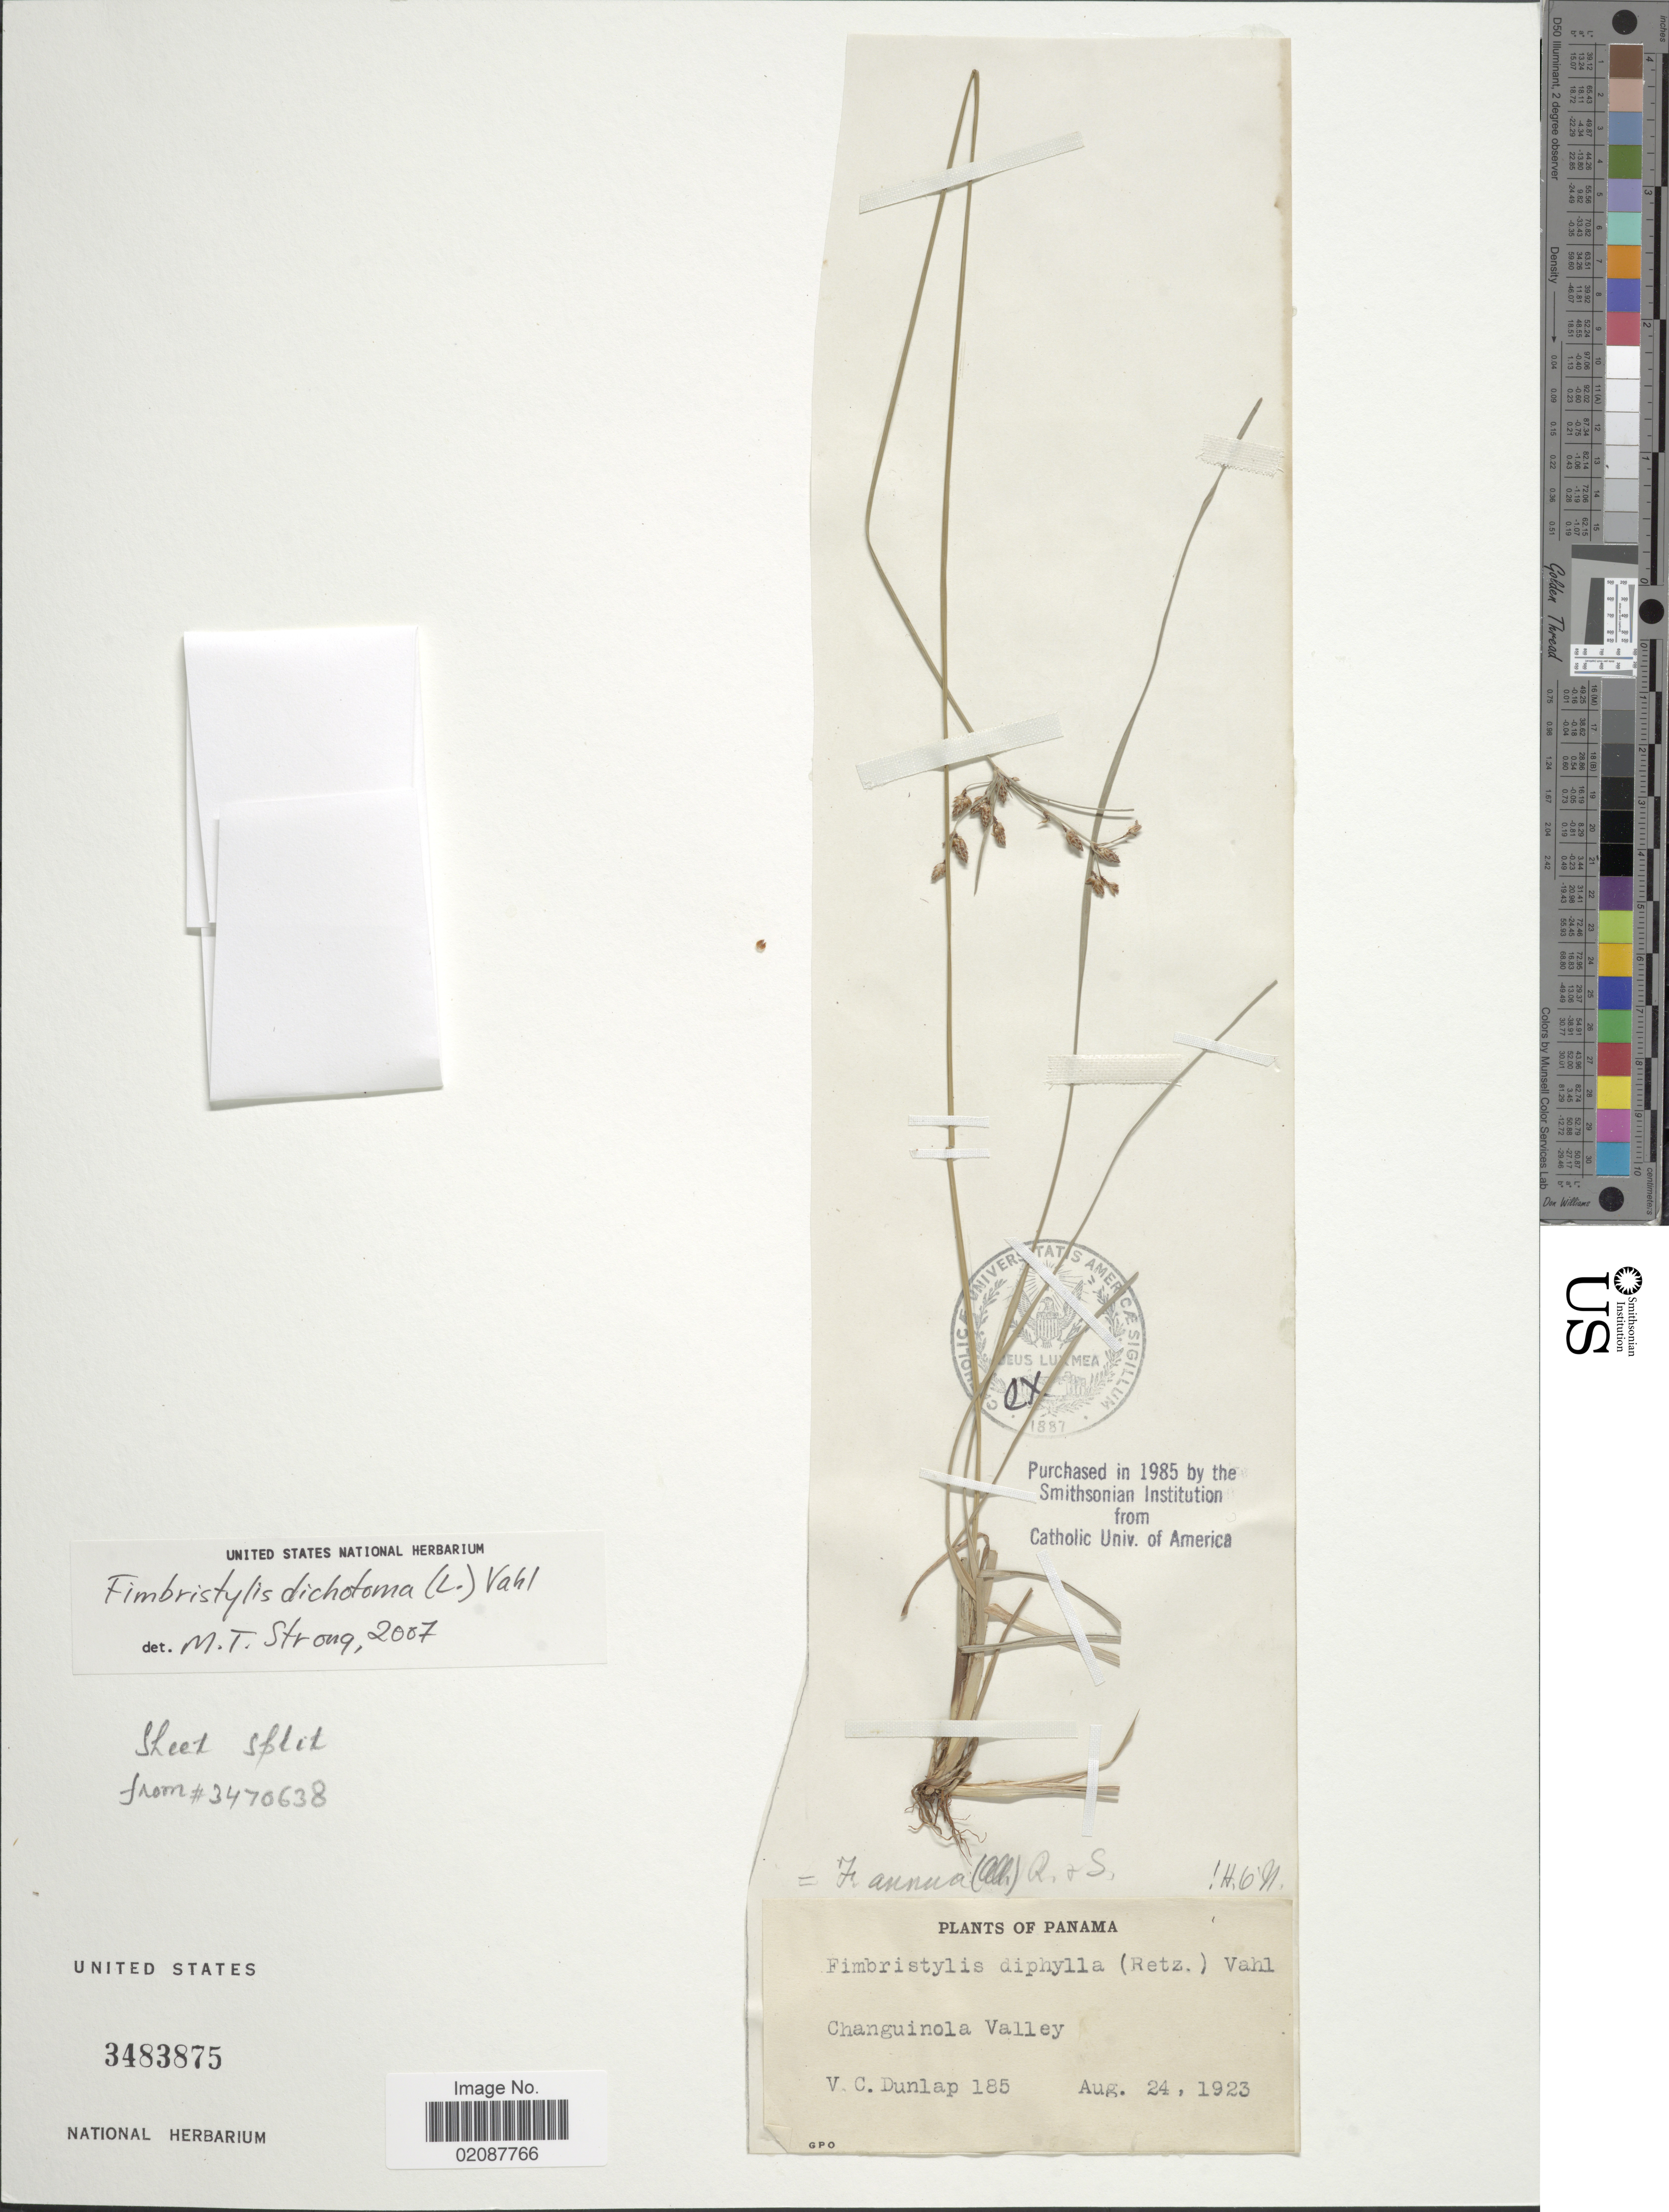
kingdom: Plantae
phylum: Tracheophyta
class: Liliopsida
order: Poales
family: Cyperaceae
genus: Fimbristylis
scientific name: Fimbristylis dichotoma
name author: (L.) Vahl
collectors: V. C. Dunlap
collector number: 185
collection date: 1923-08-24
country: Panama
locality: Changuinola Valley.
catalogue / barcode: US 3483875